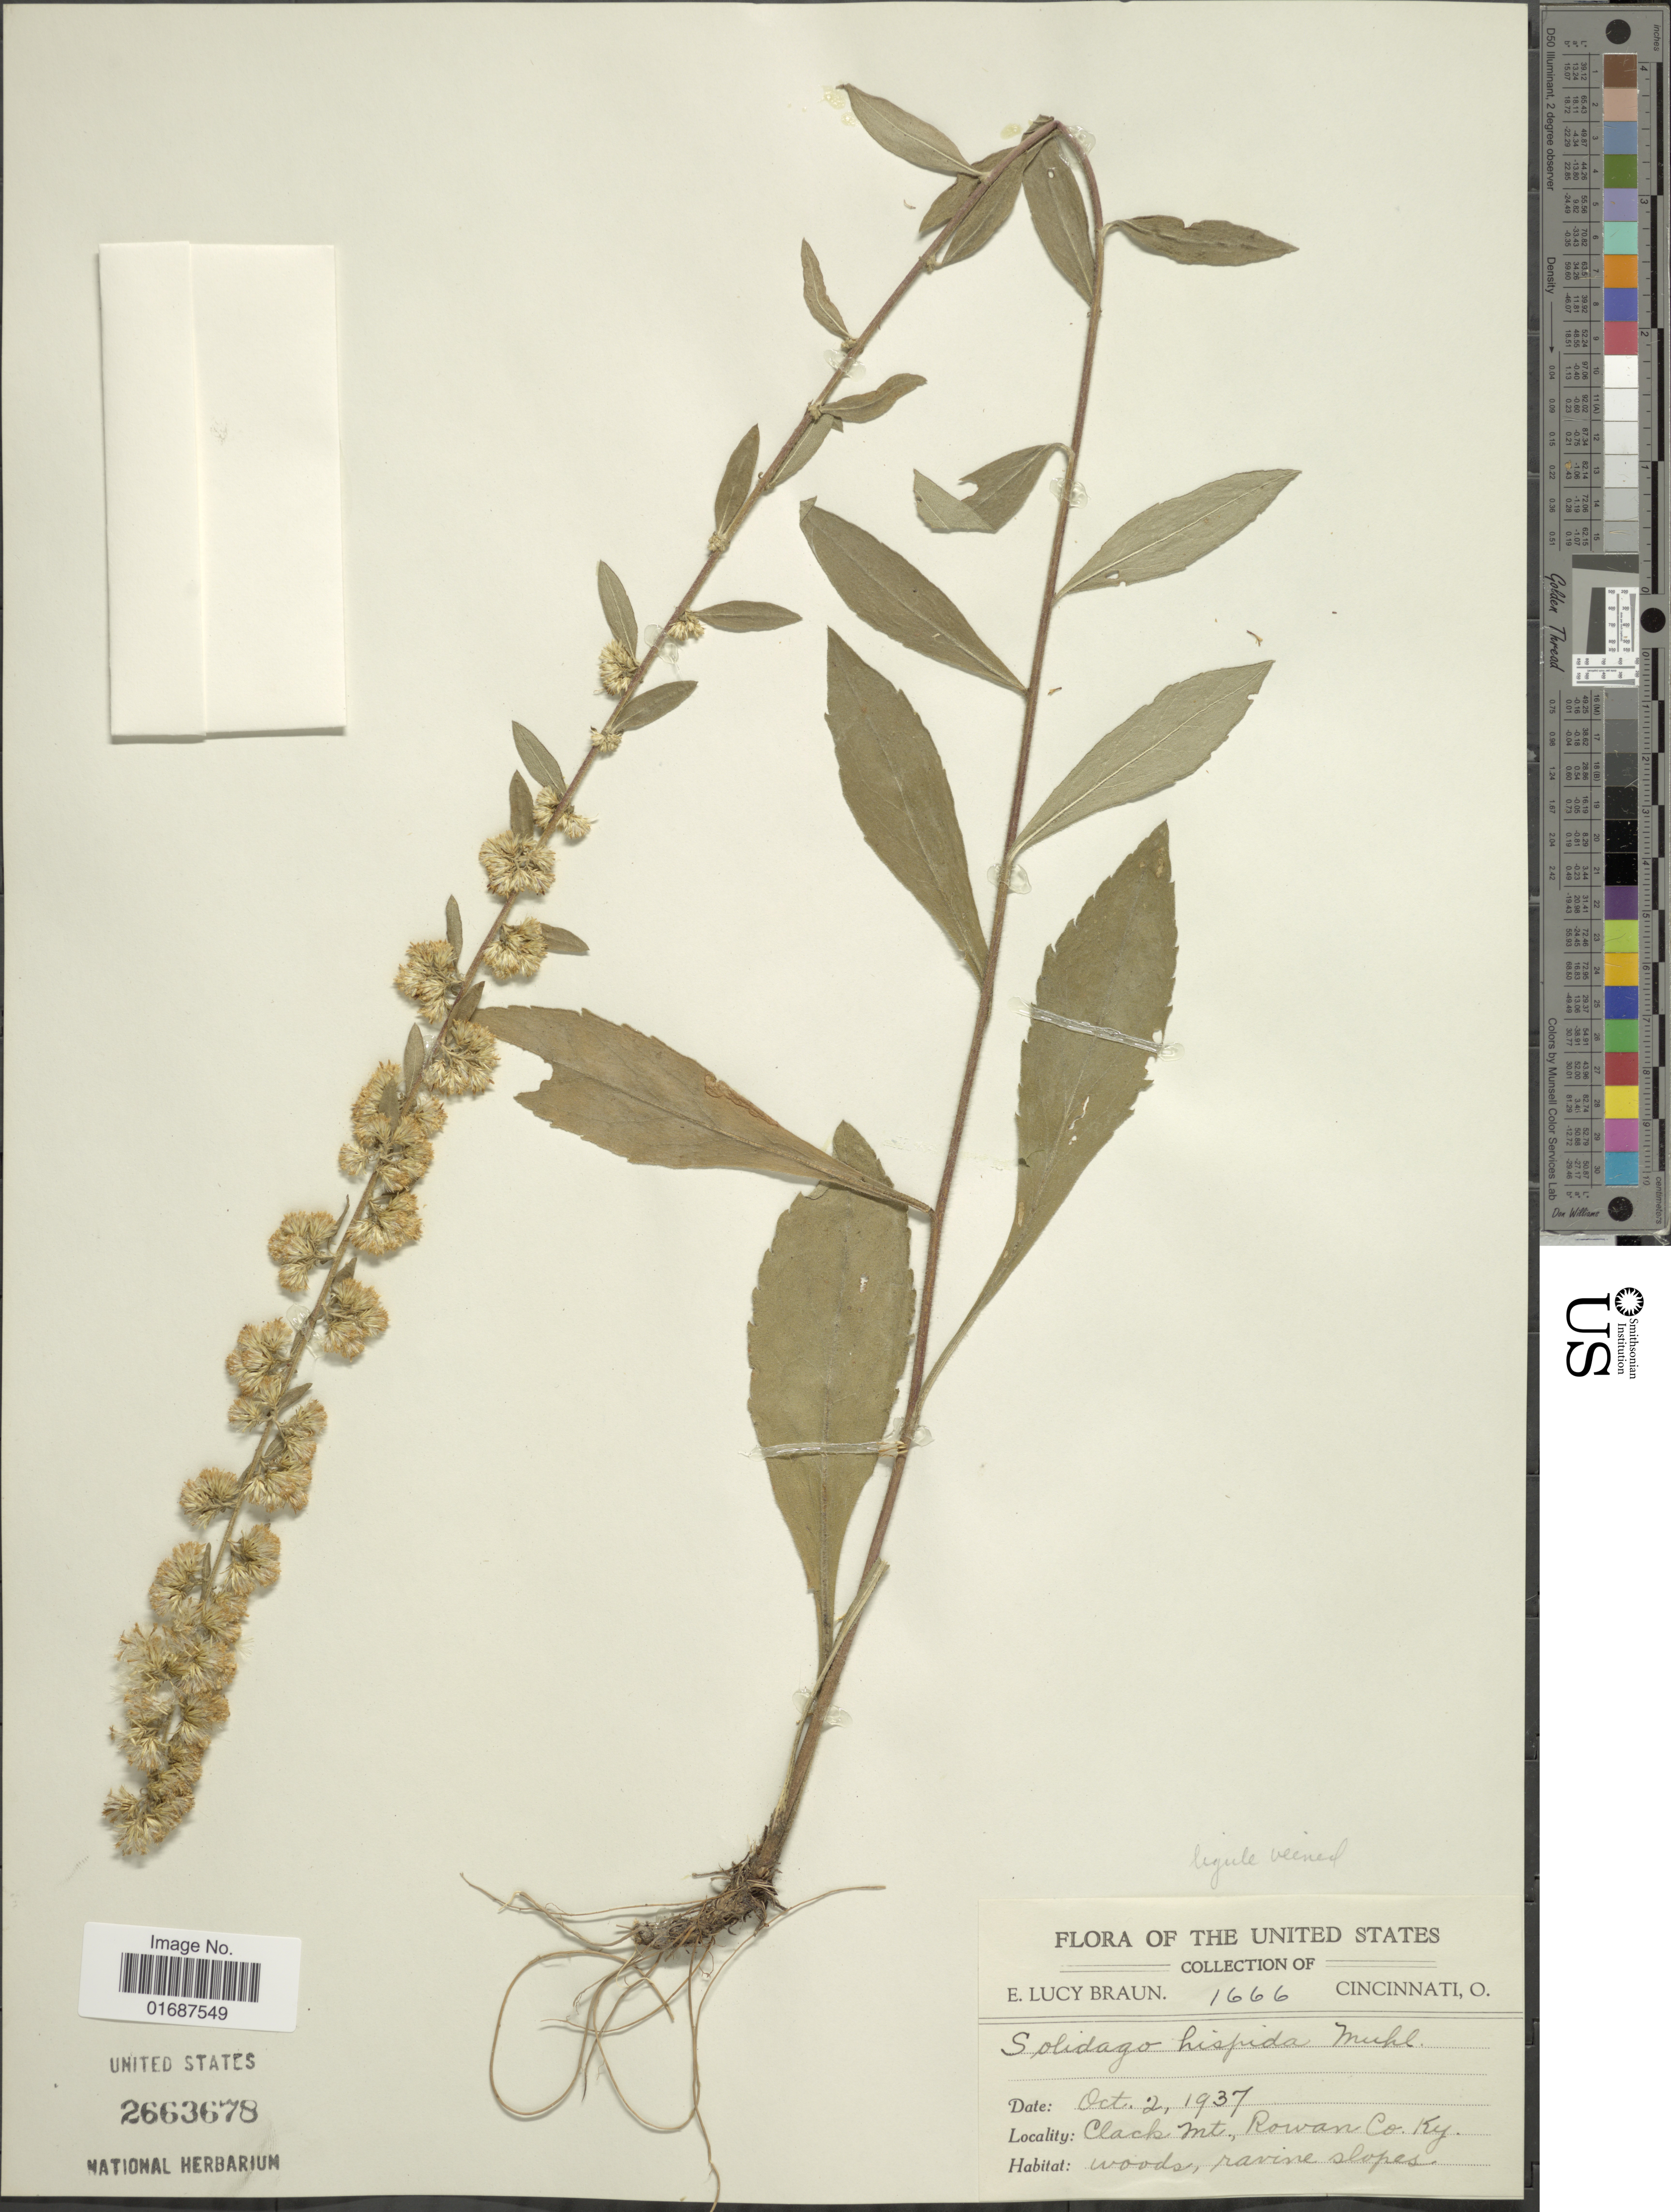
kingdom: Plantae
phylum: Tracheophyta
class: Magnoliopsida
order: Asterales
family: Asteraceae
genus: Solidago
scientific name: Solidago hispida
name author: Muhl. ex Willd.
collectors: E. L. Braun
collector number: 1666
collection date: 1937-10-02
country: United States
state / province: Kentucky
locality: Clack Mt., Rowan Co.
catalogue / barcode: US 2663678